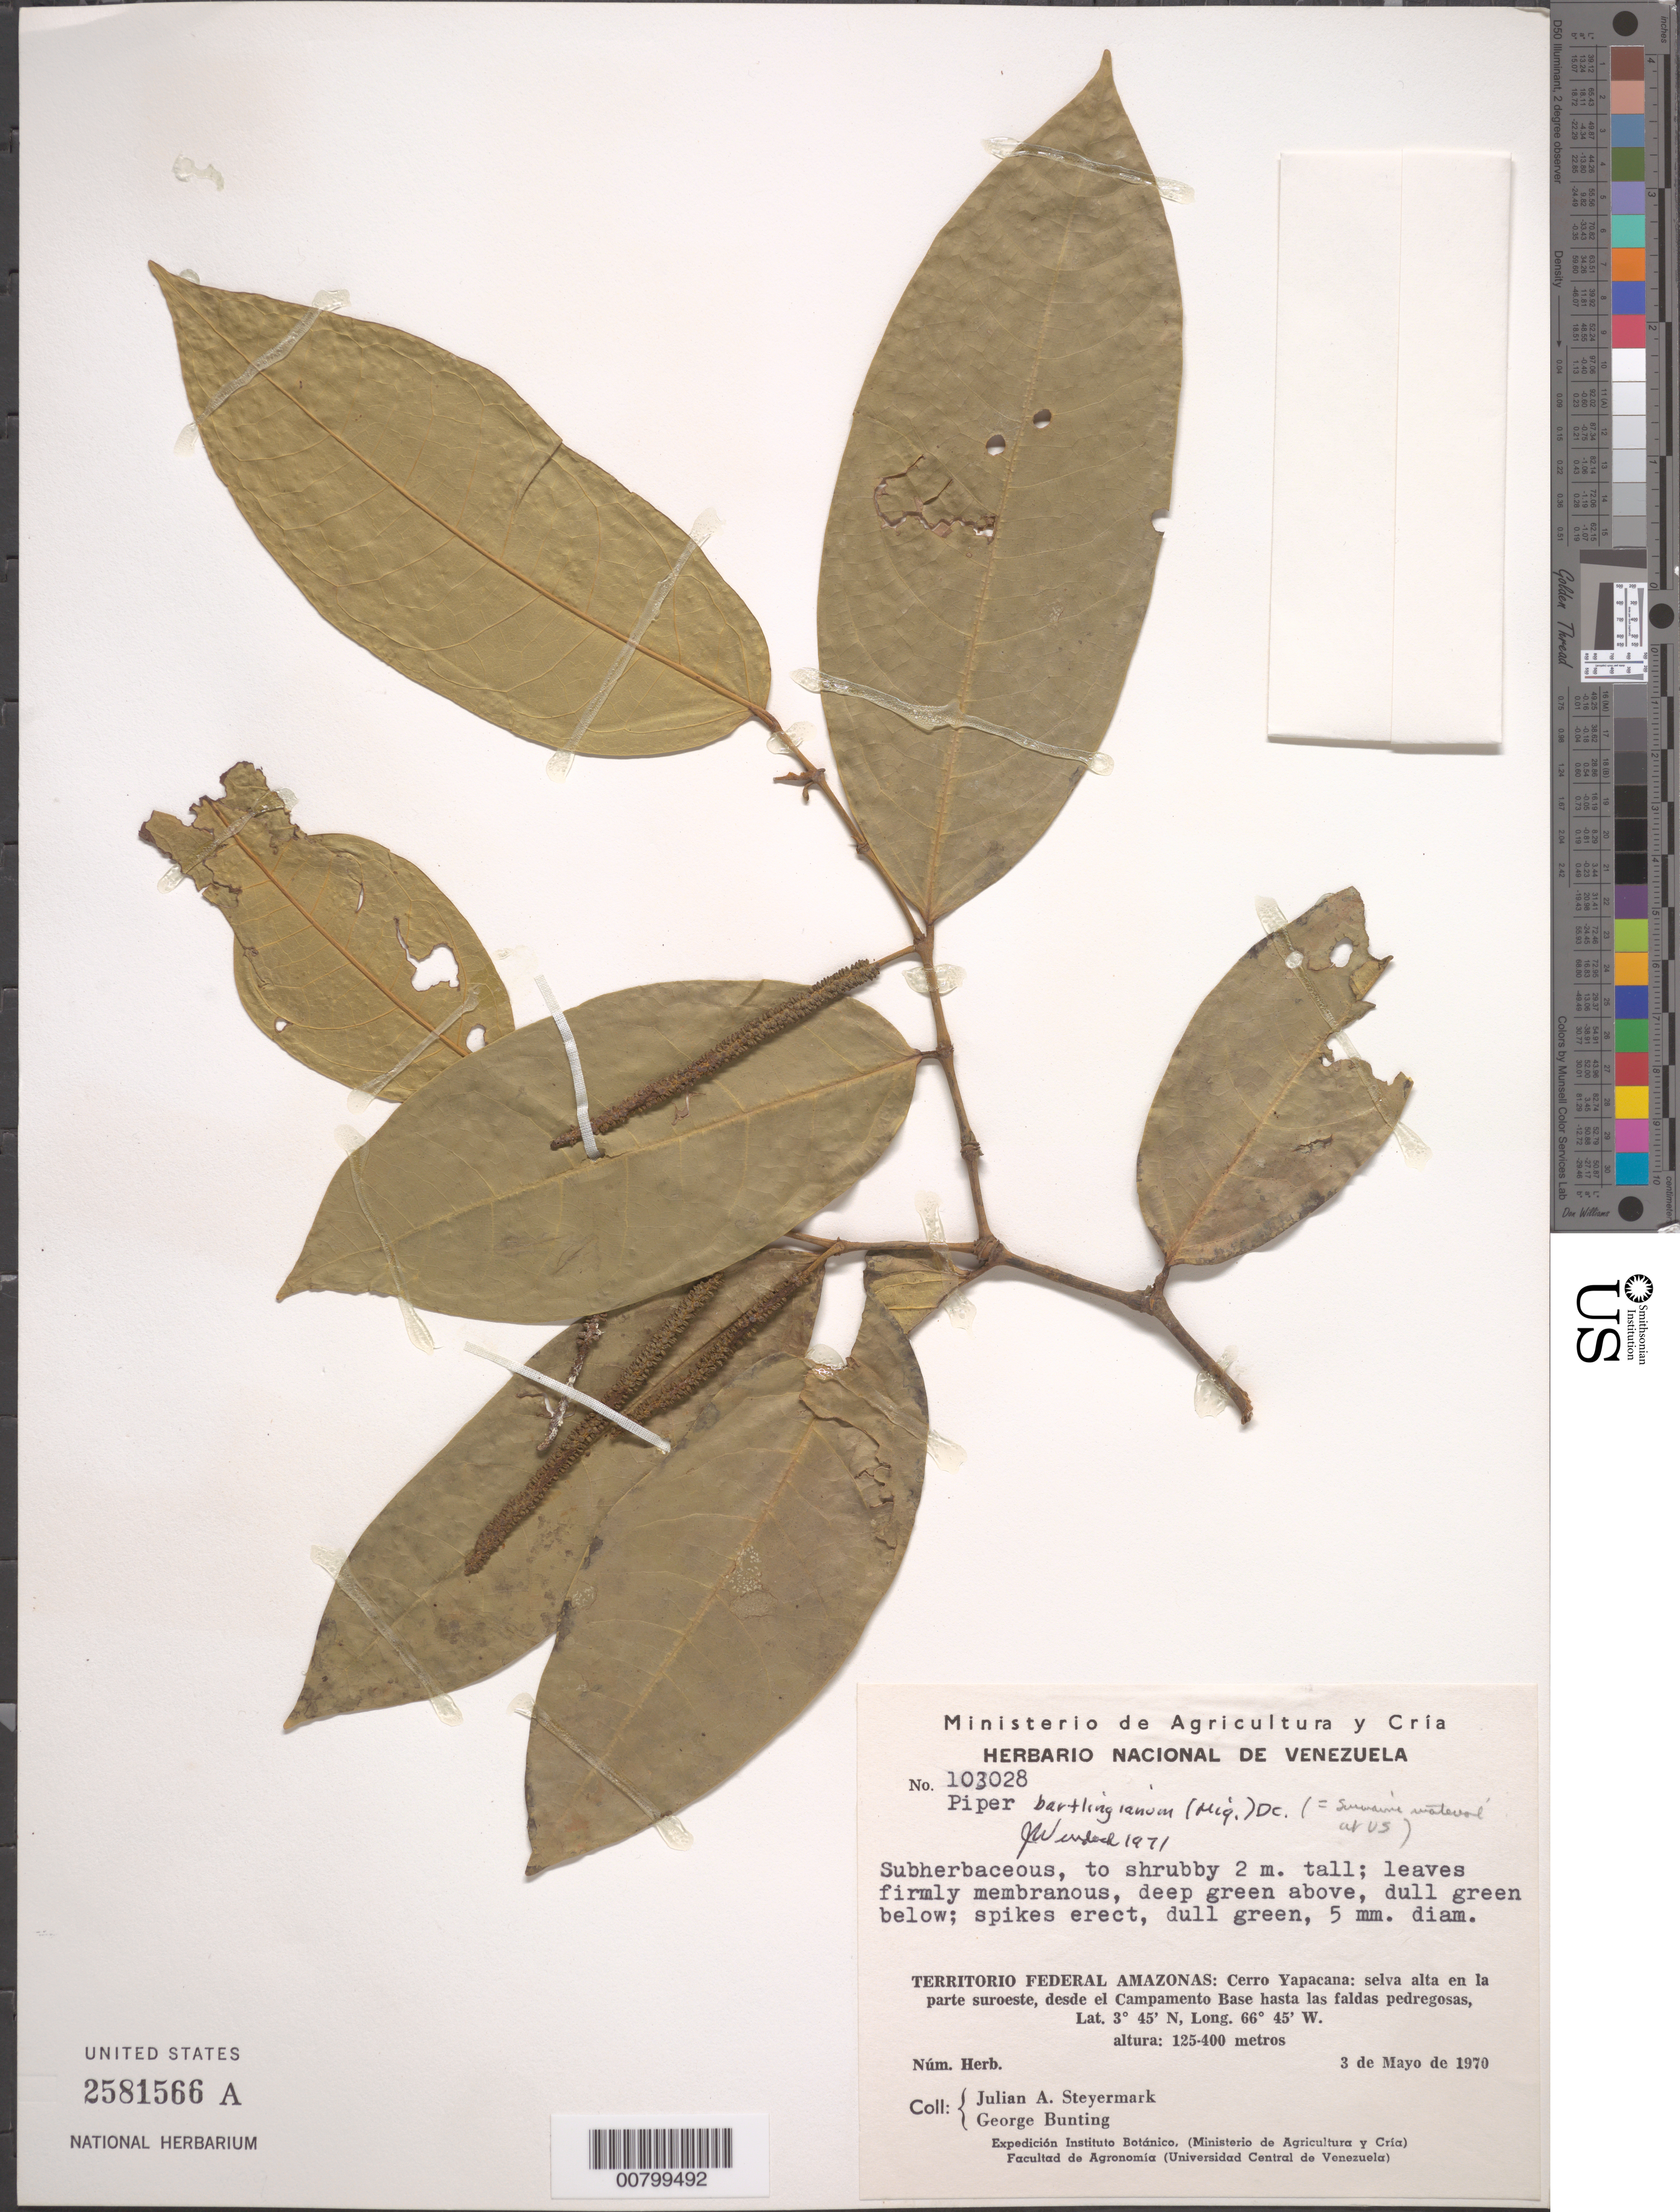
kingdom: Plantae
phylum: Tracheophyta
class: Magnoliopsida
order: Piperales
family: Piperaceae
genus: Piper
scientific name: Piper bartlingianum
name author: (Miq.) C. DC.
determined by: Wurdack, John J., (US), US (UNITED STATES)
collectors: J. Steyermark & G. S. Bunting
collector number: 103028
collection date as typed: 3-May-70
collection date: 1970-05-03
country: Venezuela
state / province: Amazonas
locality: Cerro Yapacána, parte suroeste, desde el Campamento Base hasta las faldas pedregosas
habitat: Selva alta; las faldas pedregosas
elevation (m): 125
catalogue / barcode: US 2581566A